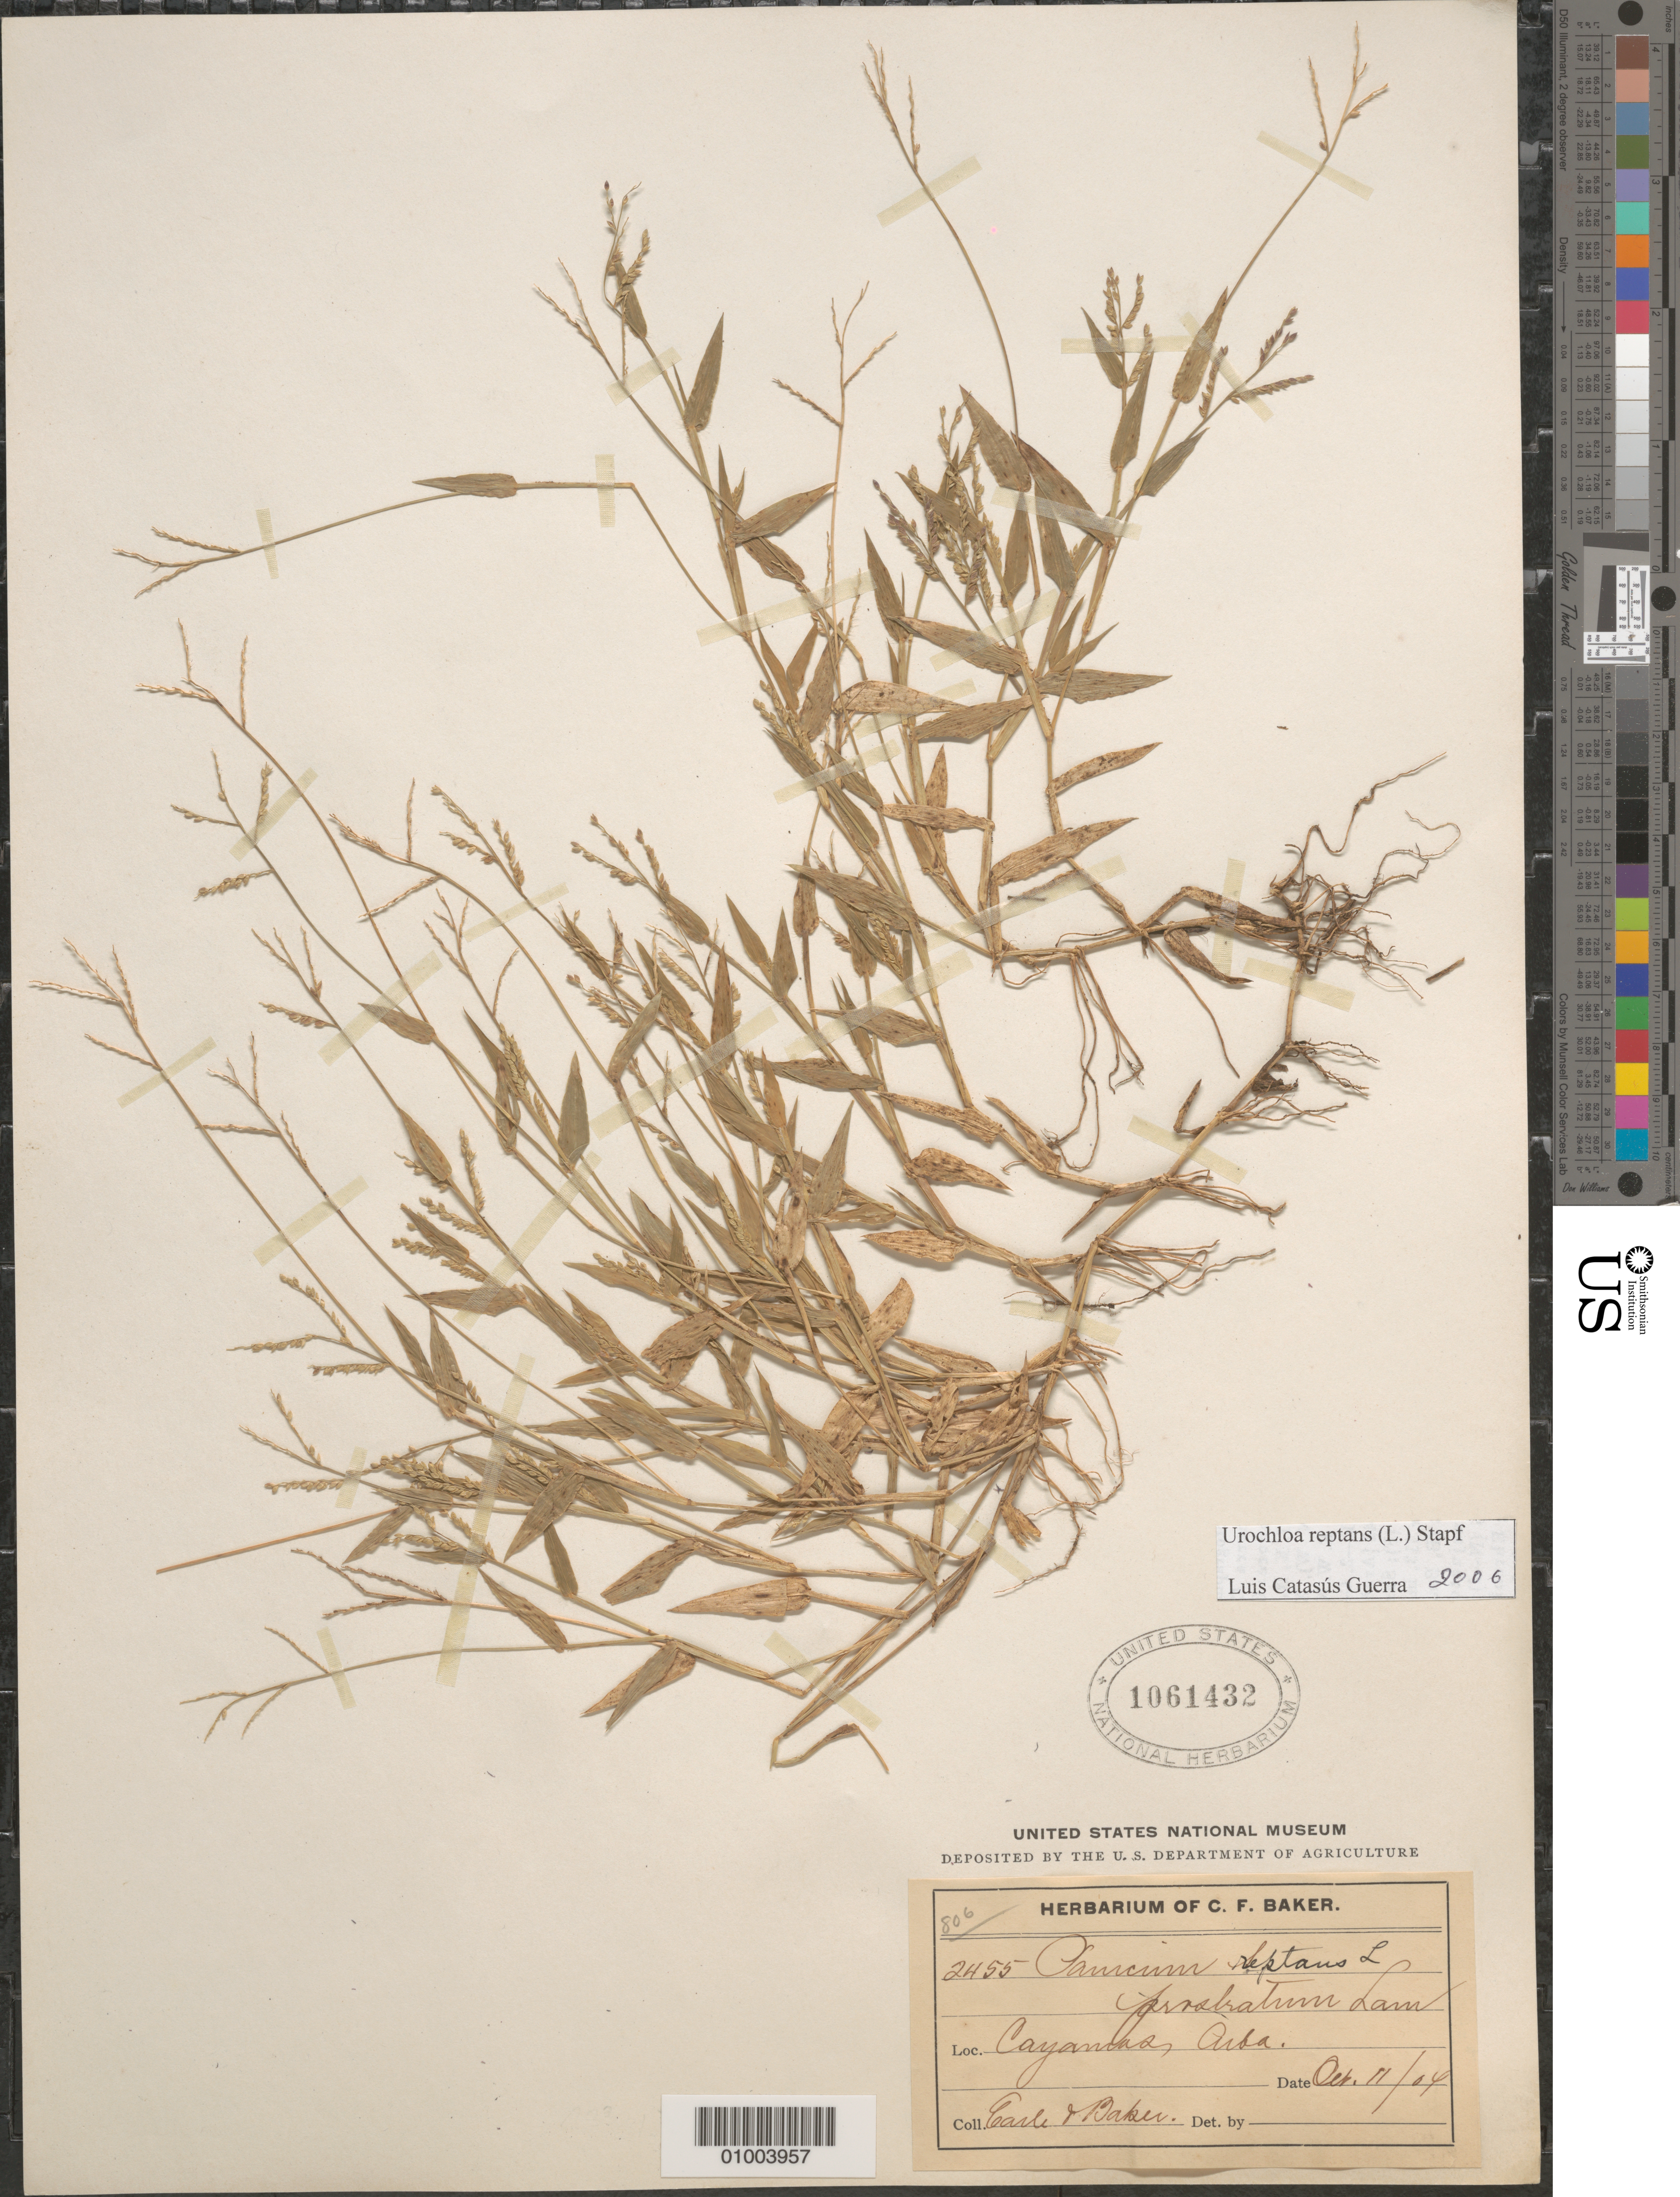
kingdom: Plantae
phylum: Tracheophyta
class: Liliopsida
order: Poales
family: Poaceae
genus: Urochloa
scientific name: Urochloa reptans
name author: (L.) Stapf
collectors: C. F. Baker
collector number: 2455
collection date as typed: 11 Oct 1904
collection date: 1904-10-11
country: Cuba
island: Cuba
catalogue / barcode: US 1061432